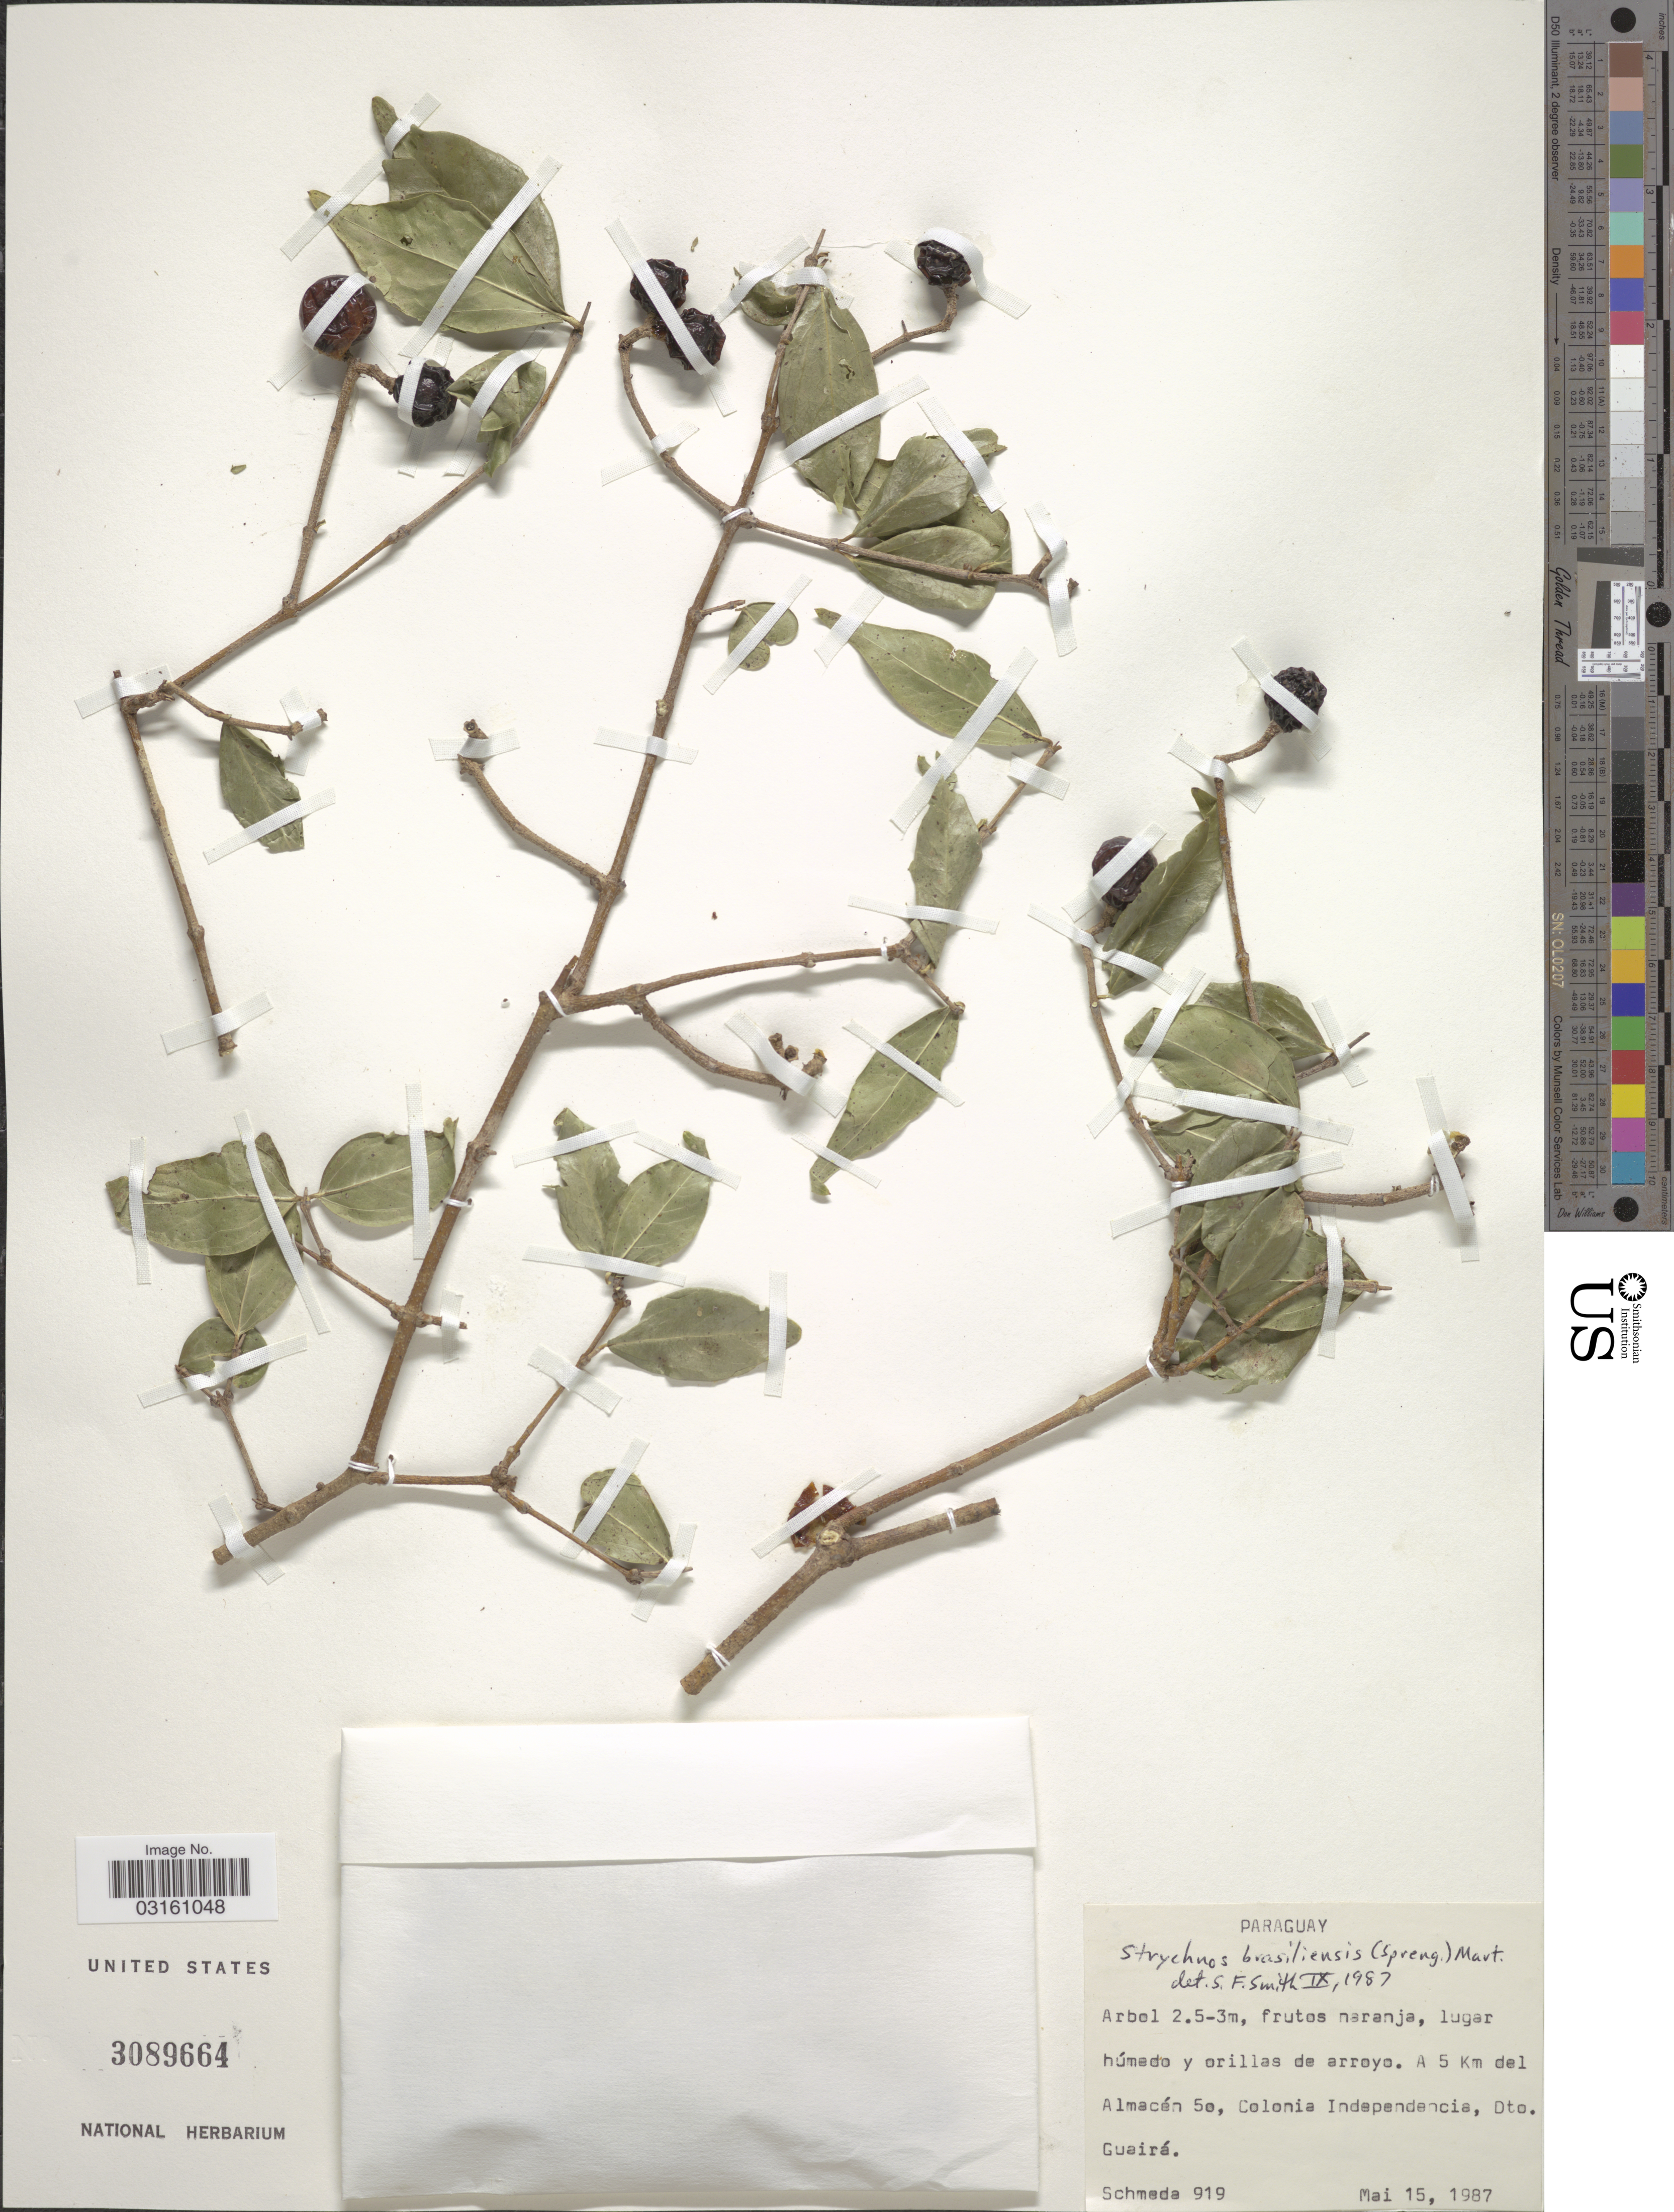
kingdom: Plantae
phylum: Tracheophyta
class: Magnoliopsida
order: Gentianales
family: Loganiaceae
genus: Strychnos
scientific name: Strychnos brasiliensis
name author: (Spreng.) Mart.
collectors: Schmeda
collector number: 919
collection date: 1987-05-15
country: Paraguay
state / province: Guaira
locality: A 5 Km del Almacén 50, Colonia Independencia, Dto. Guairá.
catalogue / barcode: US 3089664